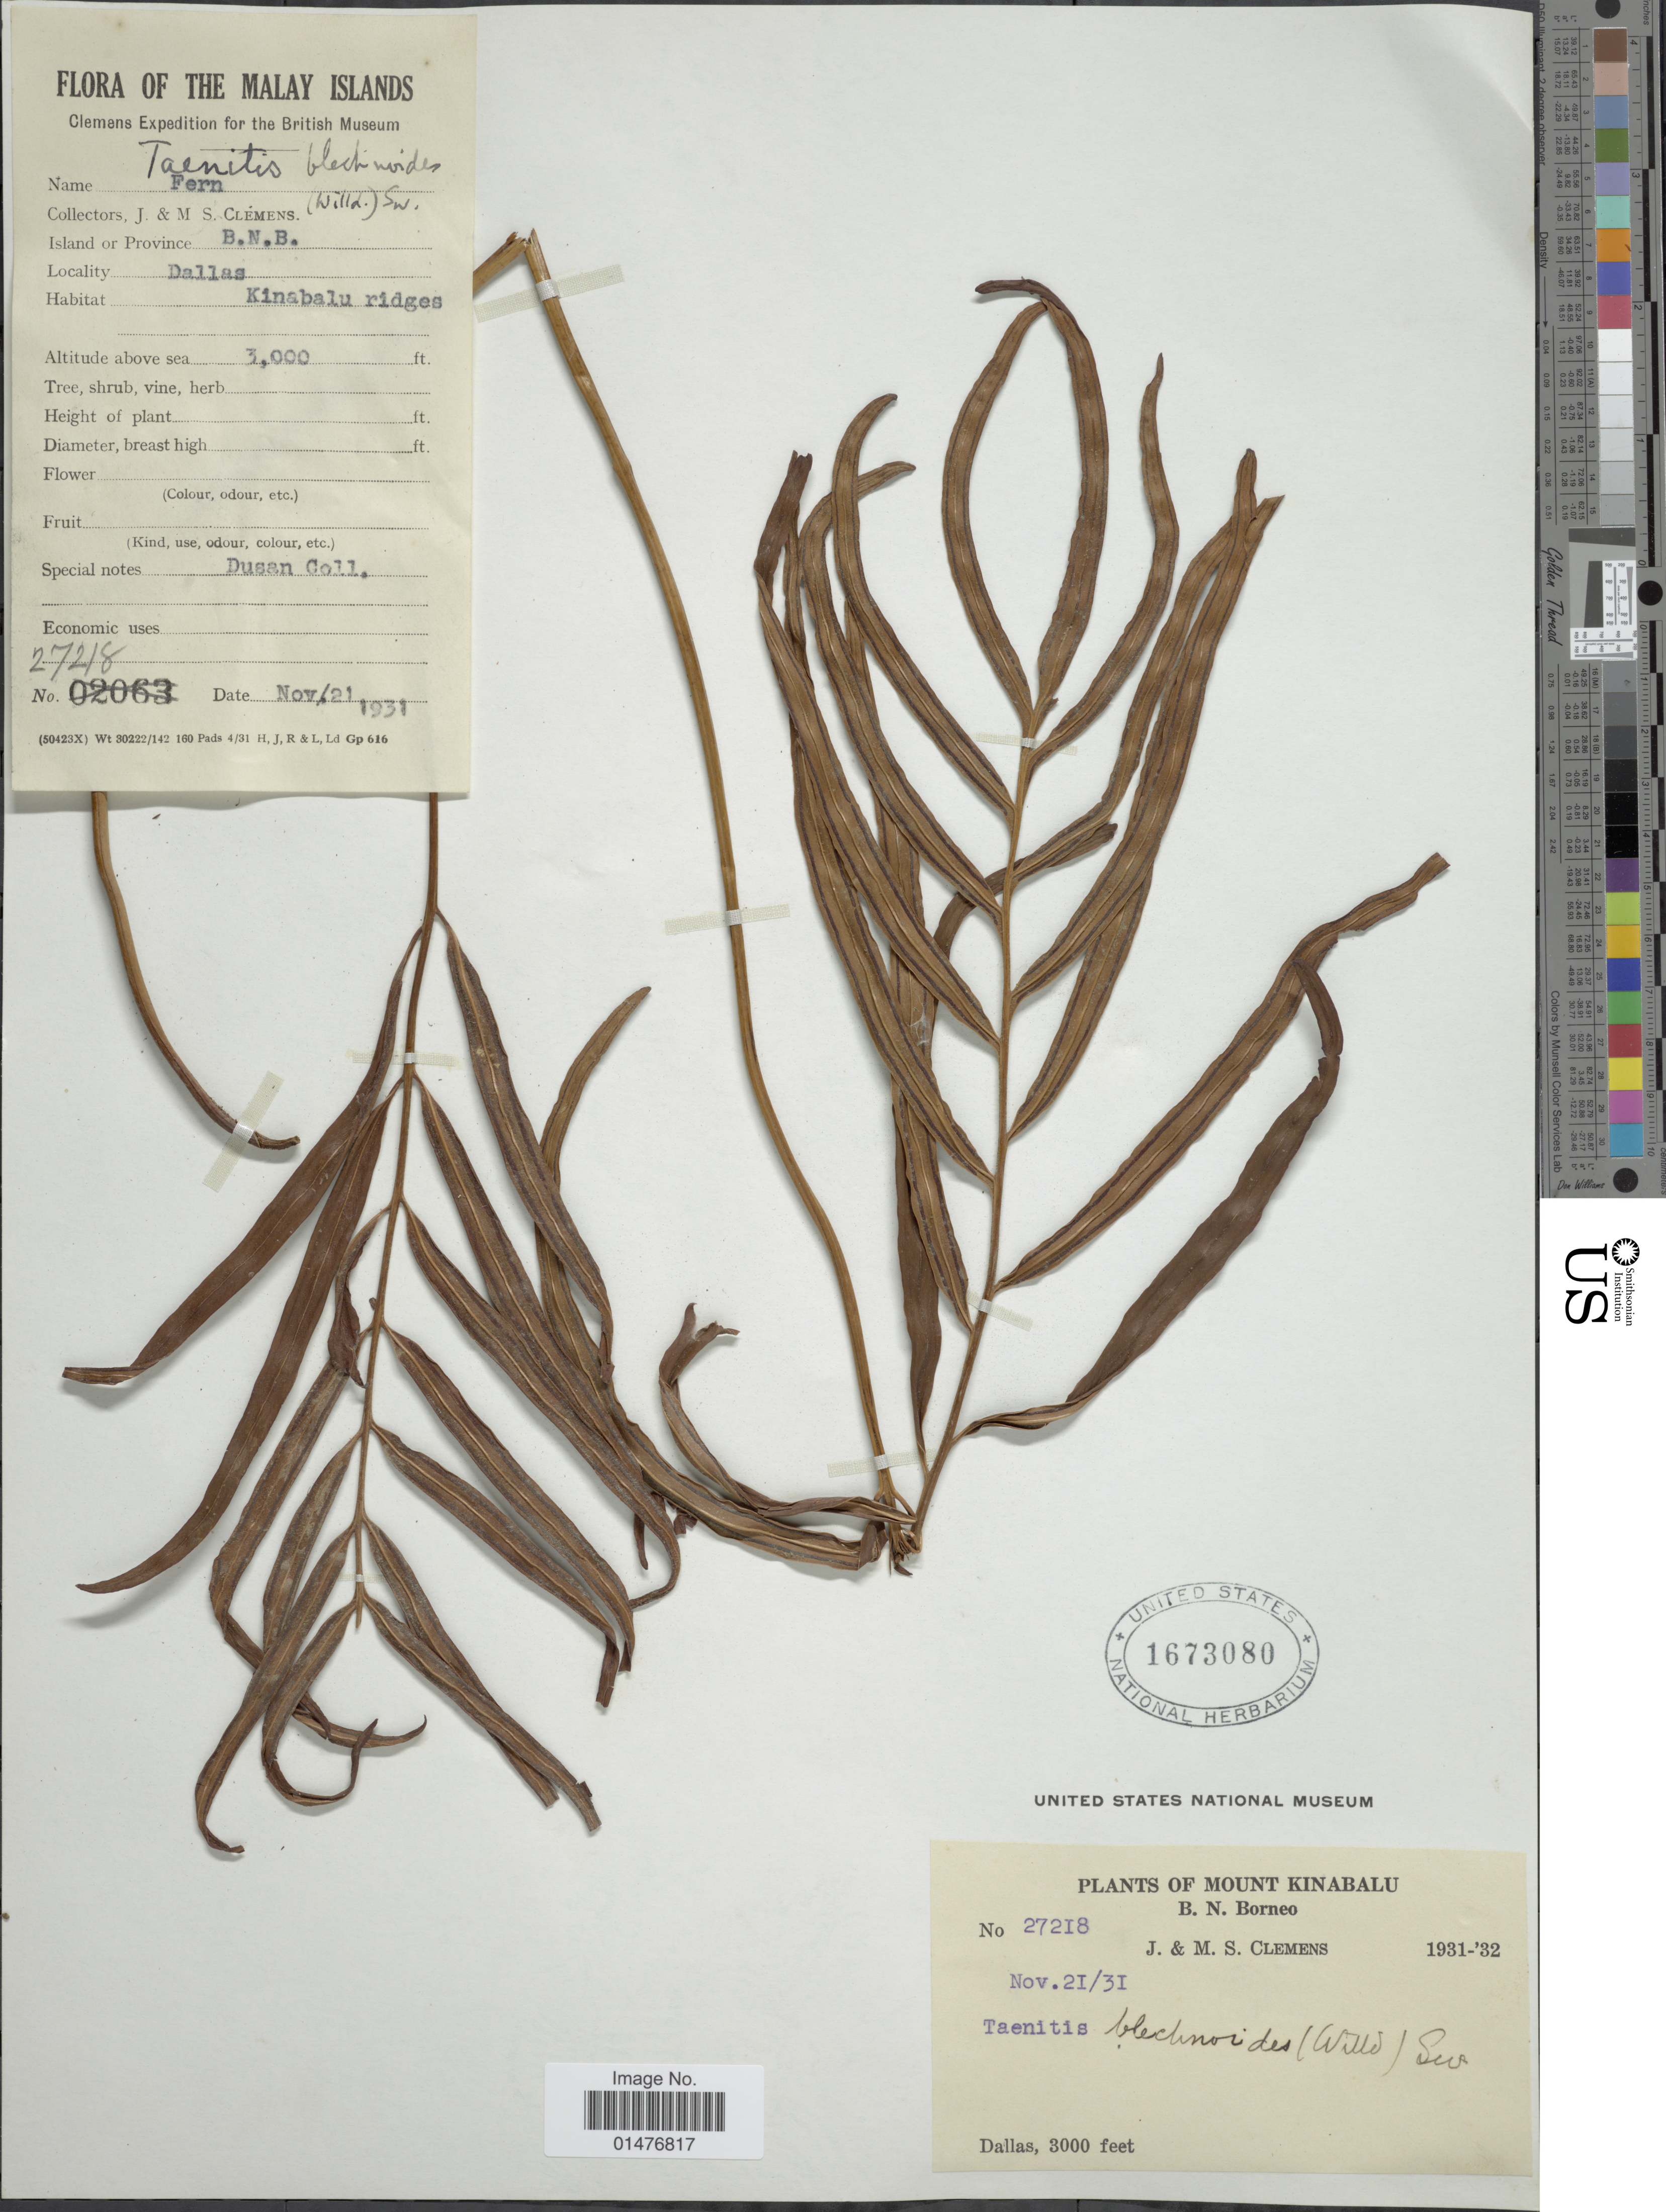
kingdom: Plantae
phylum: Tracheophyta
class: Polypodiopsida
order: Polypodiales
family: Pteridaceae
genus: Taenitis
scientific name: Taenitis blechnoides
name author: (Willd.) Sw.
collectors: J. Clemens & M. S. Clemens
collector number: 27218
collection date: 1931-11/1932-11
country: Malaysia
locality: Malay Islands, Dallas, Province B.N.B., Kinabalu ridges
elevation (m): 914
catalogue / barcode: US 1673080